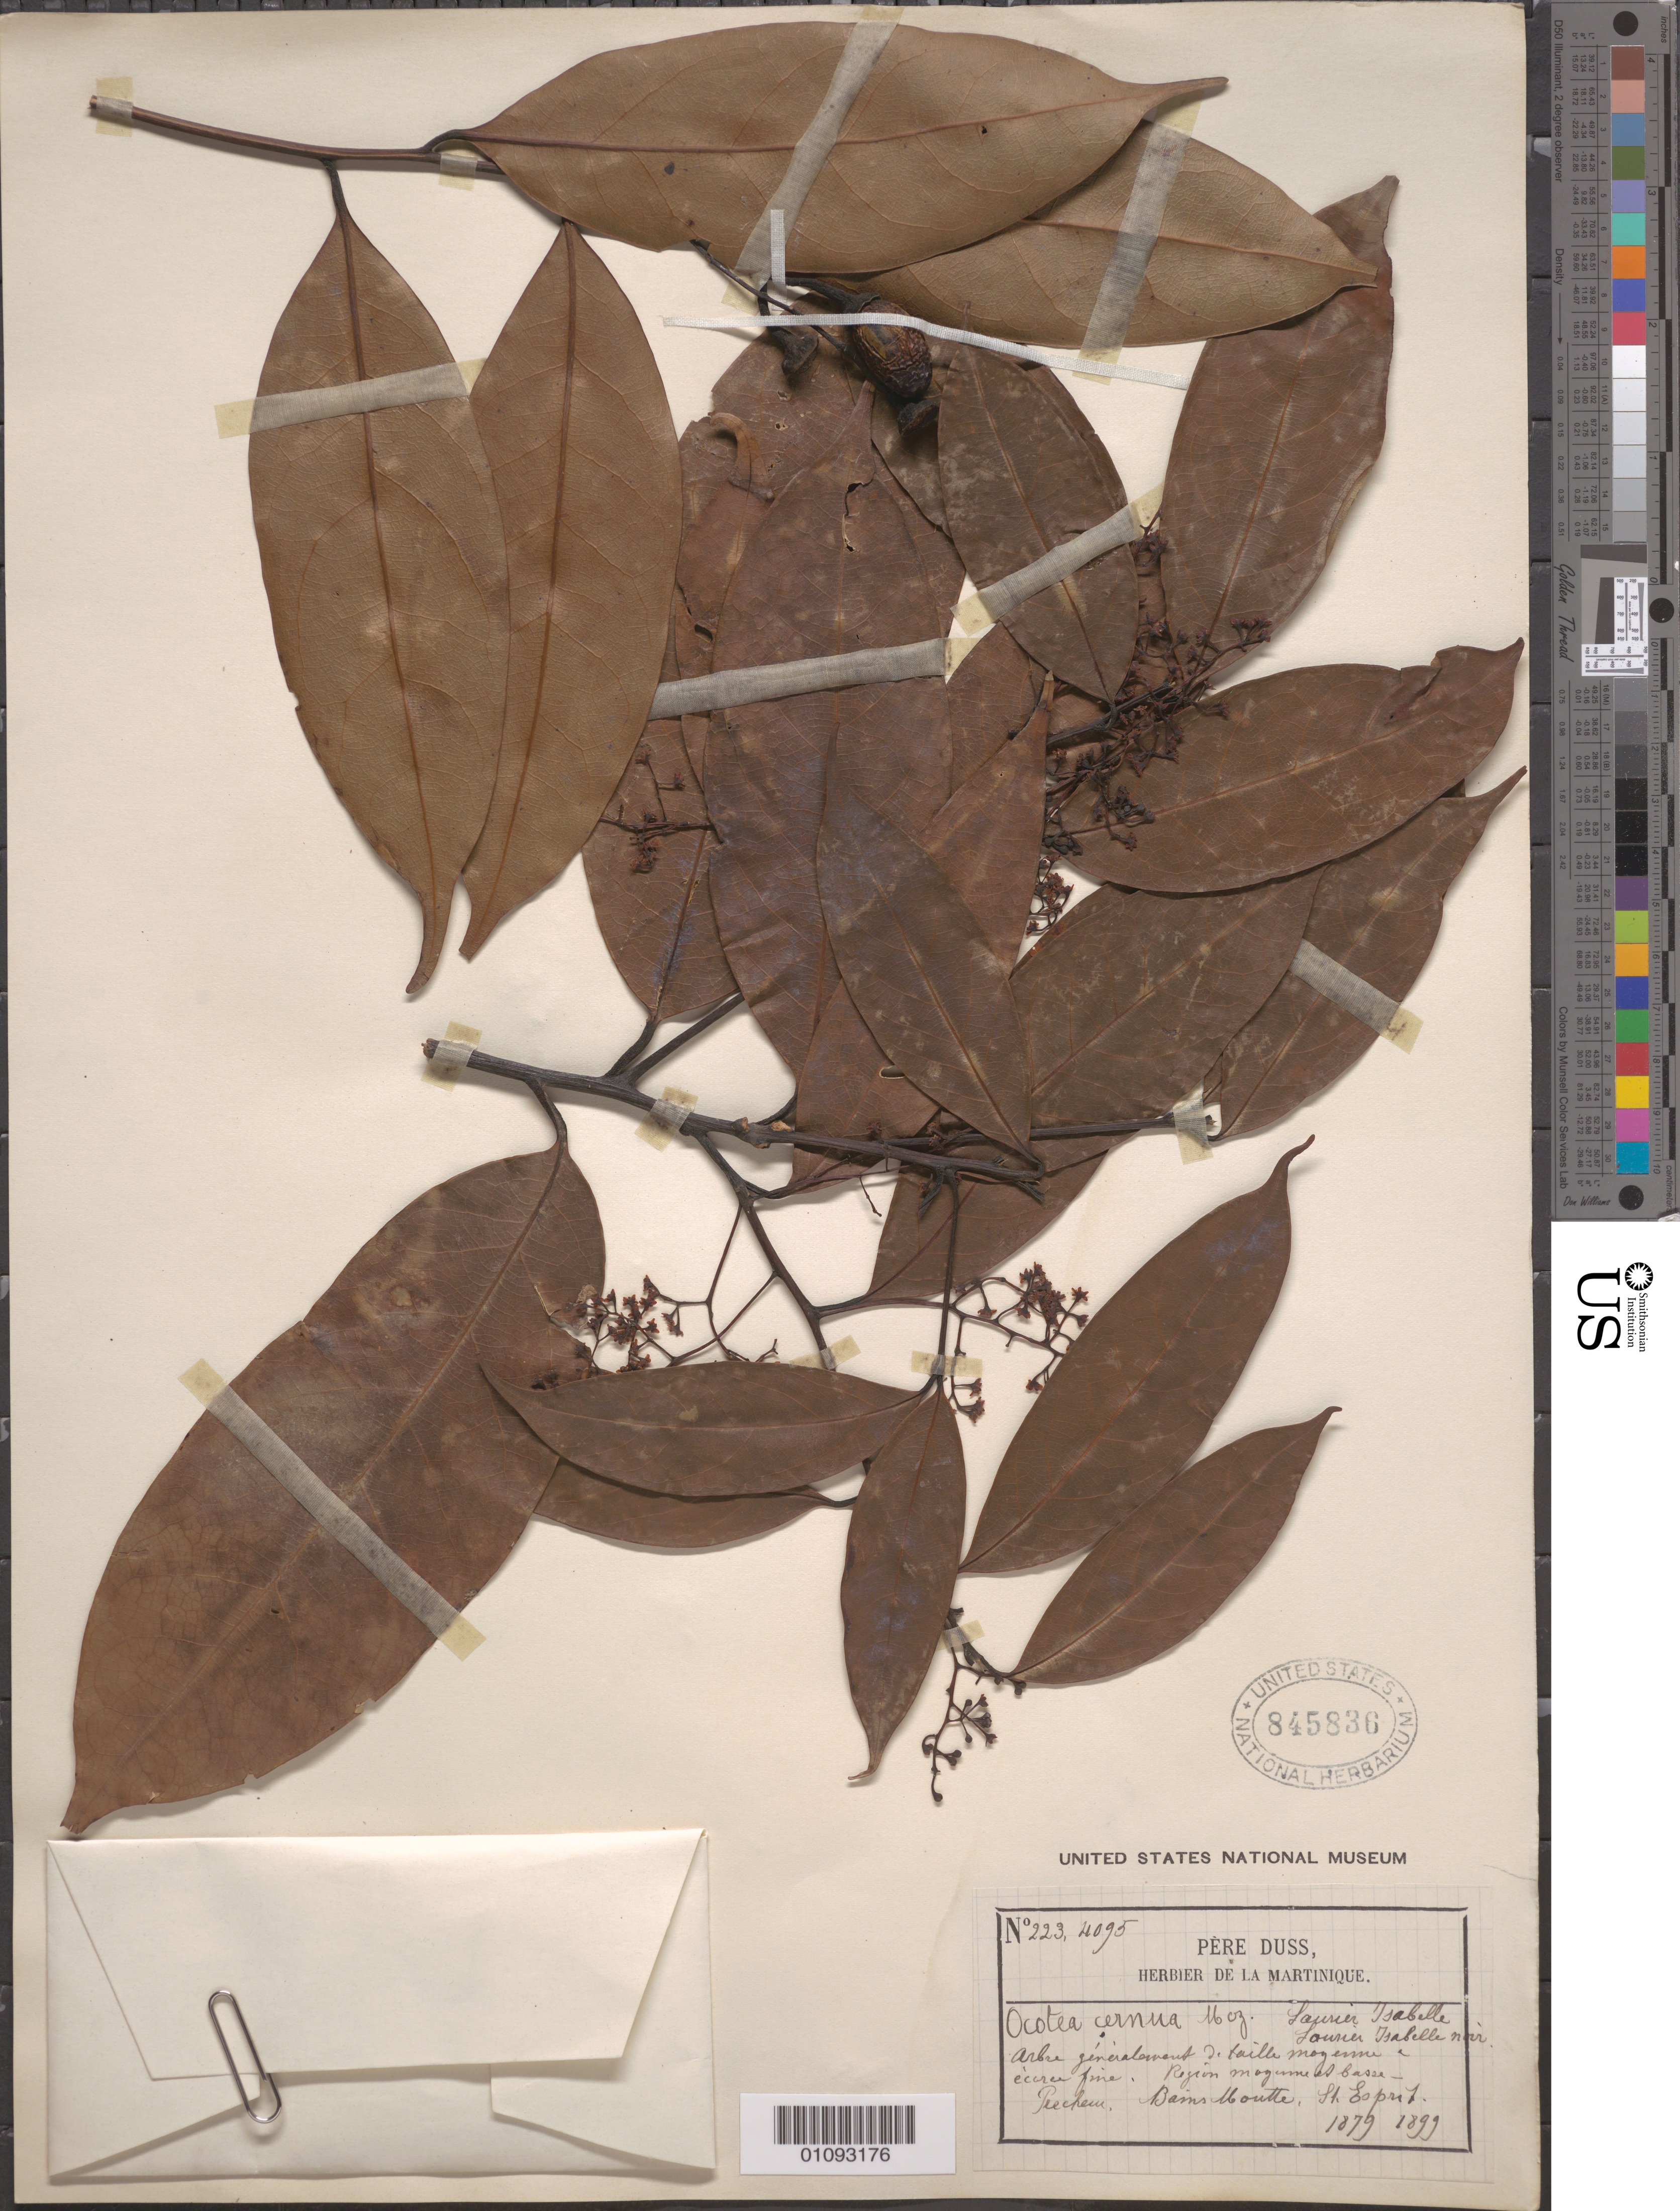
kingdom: Plantae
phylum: Tracheophyta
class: Magnoliopsida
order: Laurales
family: Lauraceae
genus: Ocotea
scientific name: Ocotea cernua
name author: (Nees) Mez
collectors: Père Duss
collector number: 223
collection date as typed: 1879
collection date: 1879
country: Martinique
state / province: Fort-de-France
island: Martinique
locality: Bains Moutte.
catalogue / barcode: US 845836